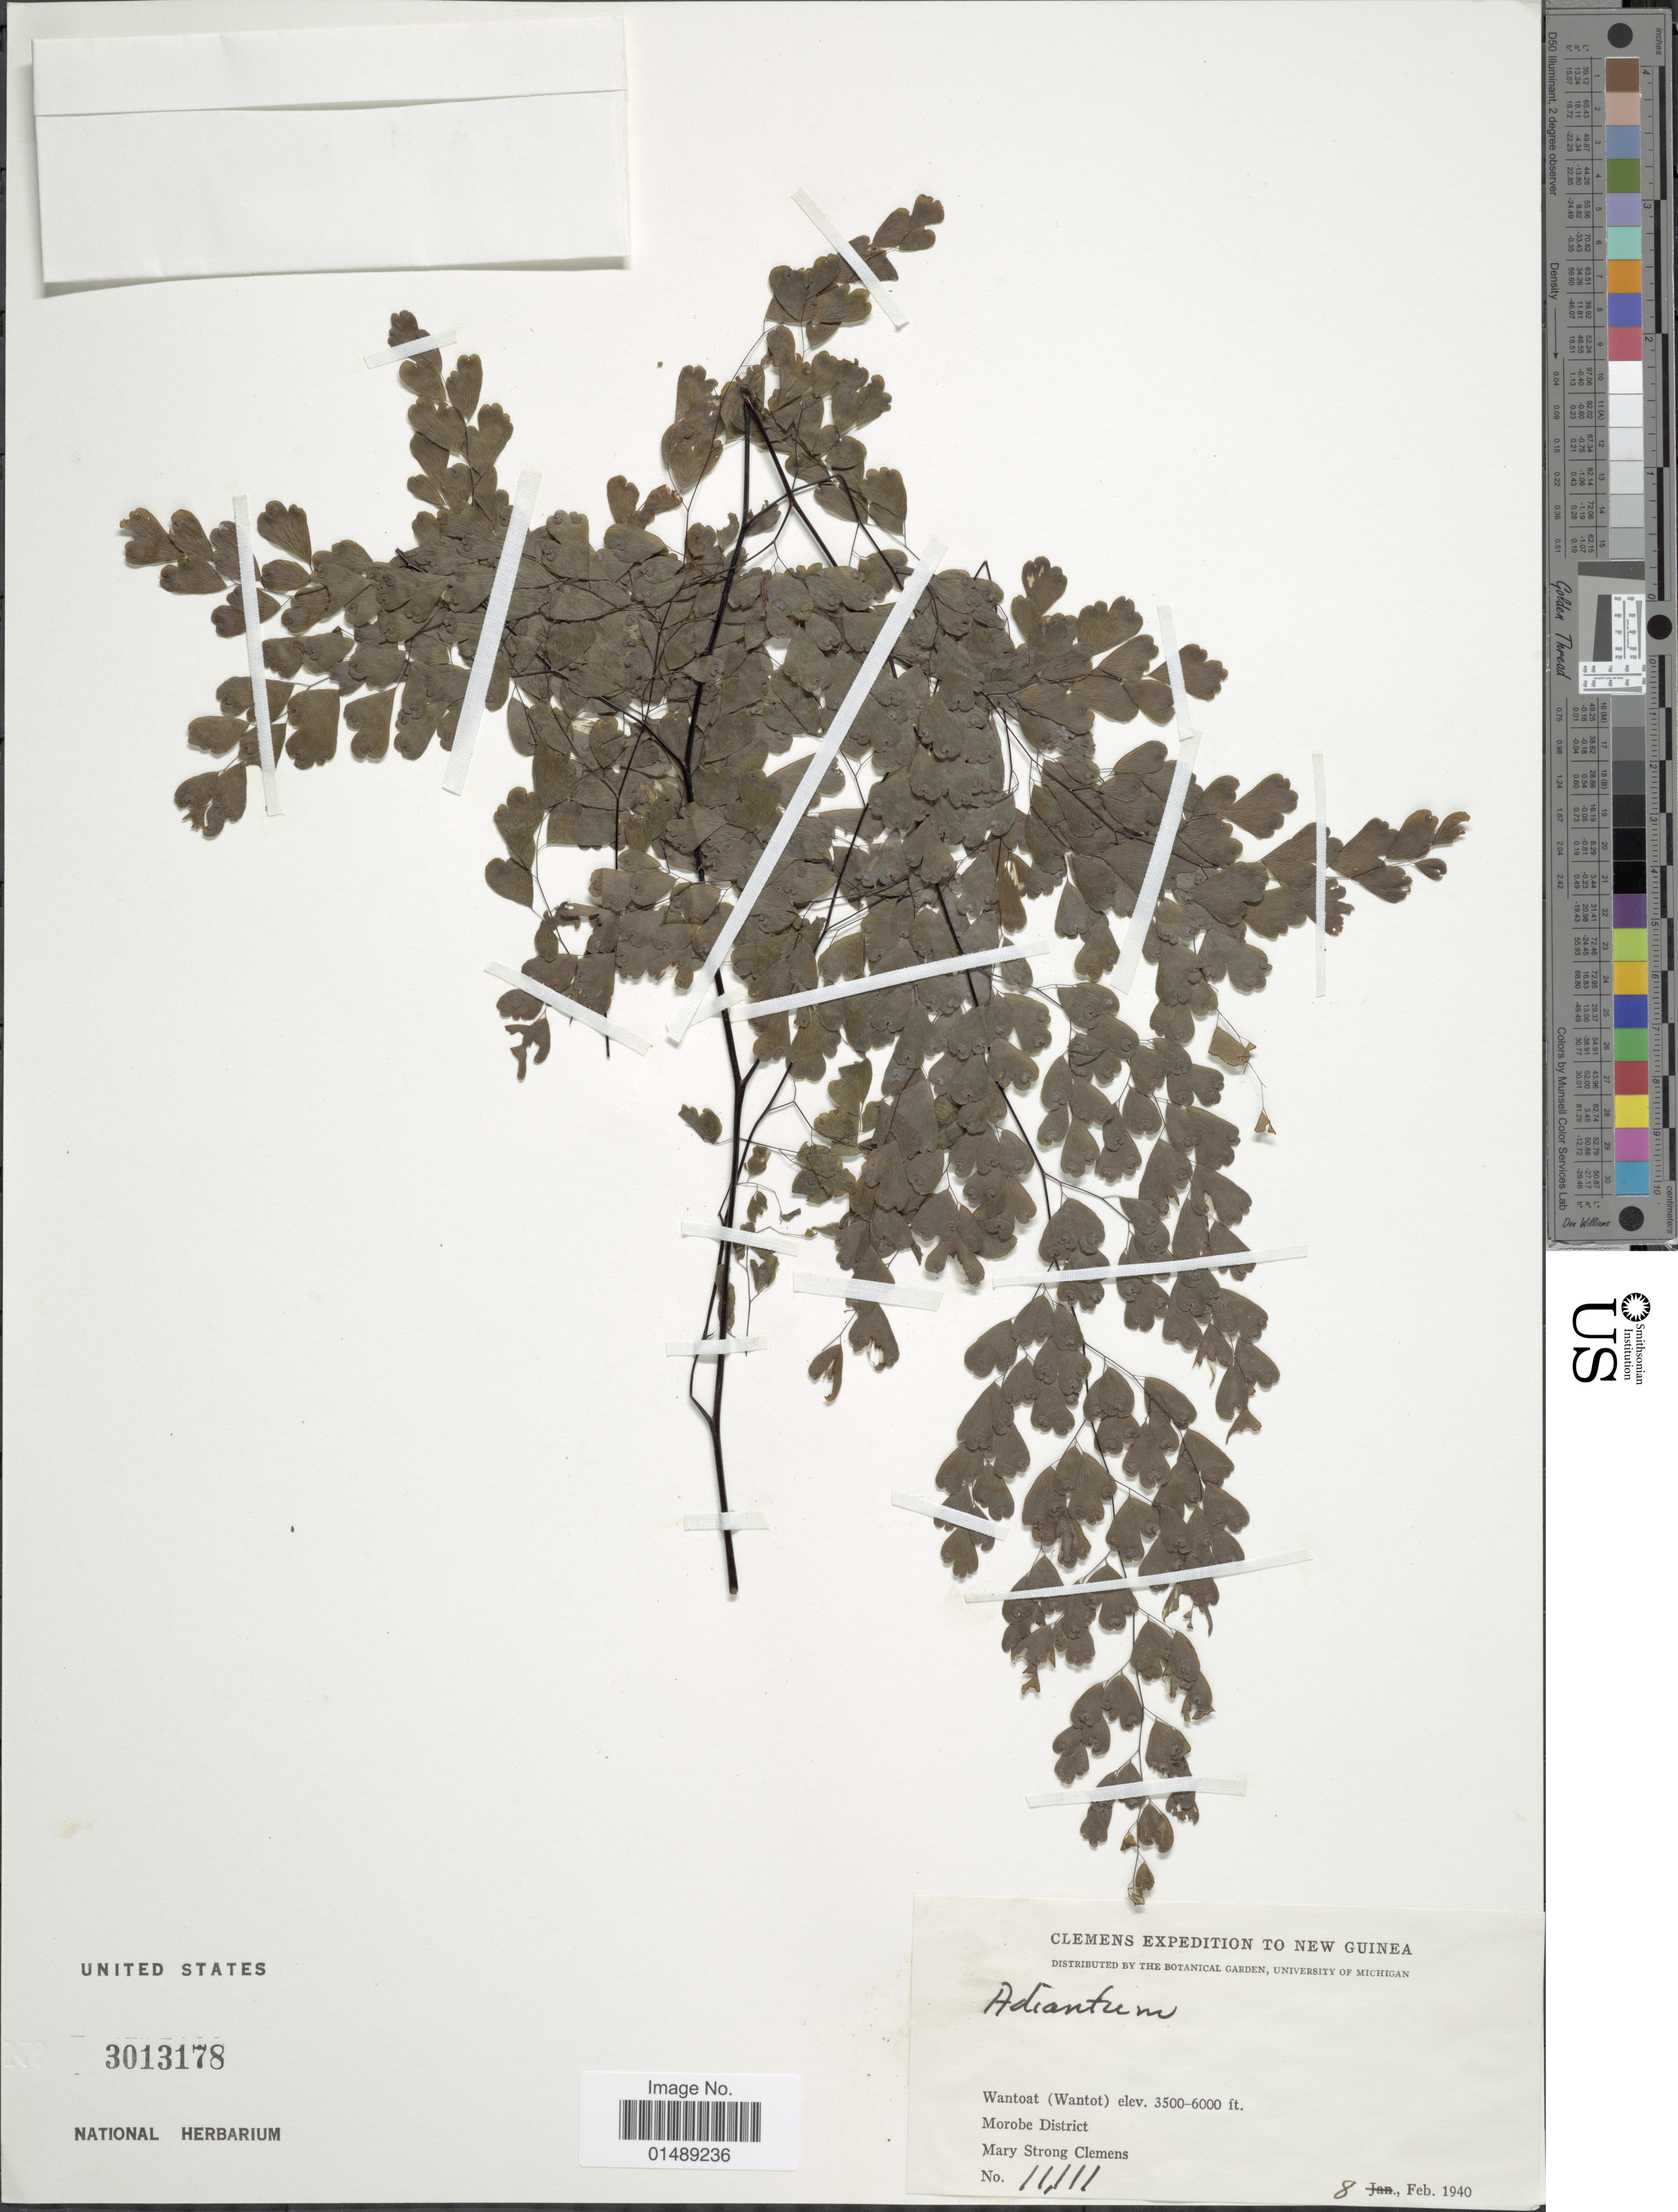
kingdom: Plantae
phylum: Tracheophyta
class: Polypodiopsida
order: Polypodiales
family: Pteridaceae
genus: Adiantum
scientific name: Adiantum sp.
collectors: M. S. Clemens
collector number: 11111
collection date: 1940-02-08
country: Papua New Guinea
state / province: Morobe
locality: New Guinea, Wantoat (Wantot)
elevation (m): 1067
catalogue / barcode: US 3013178